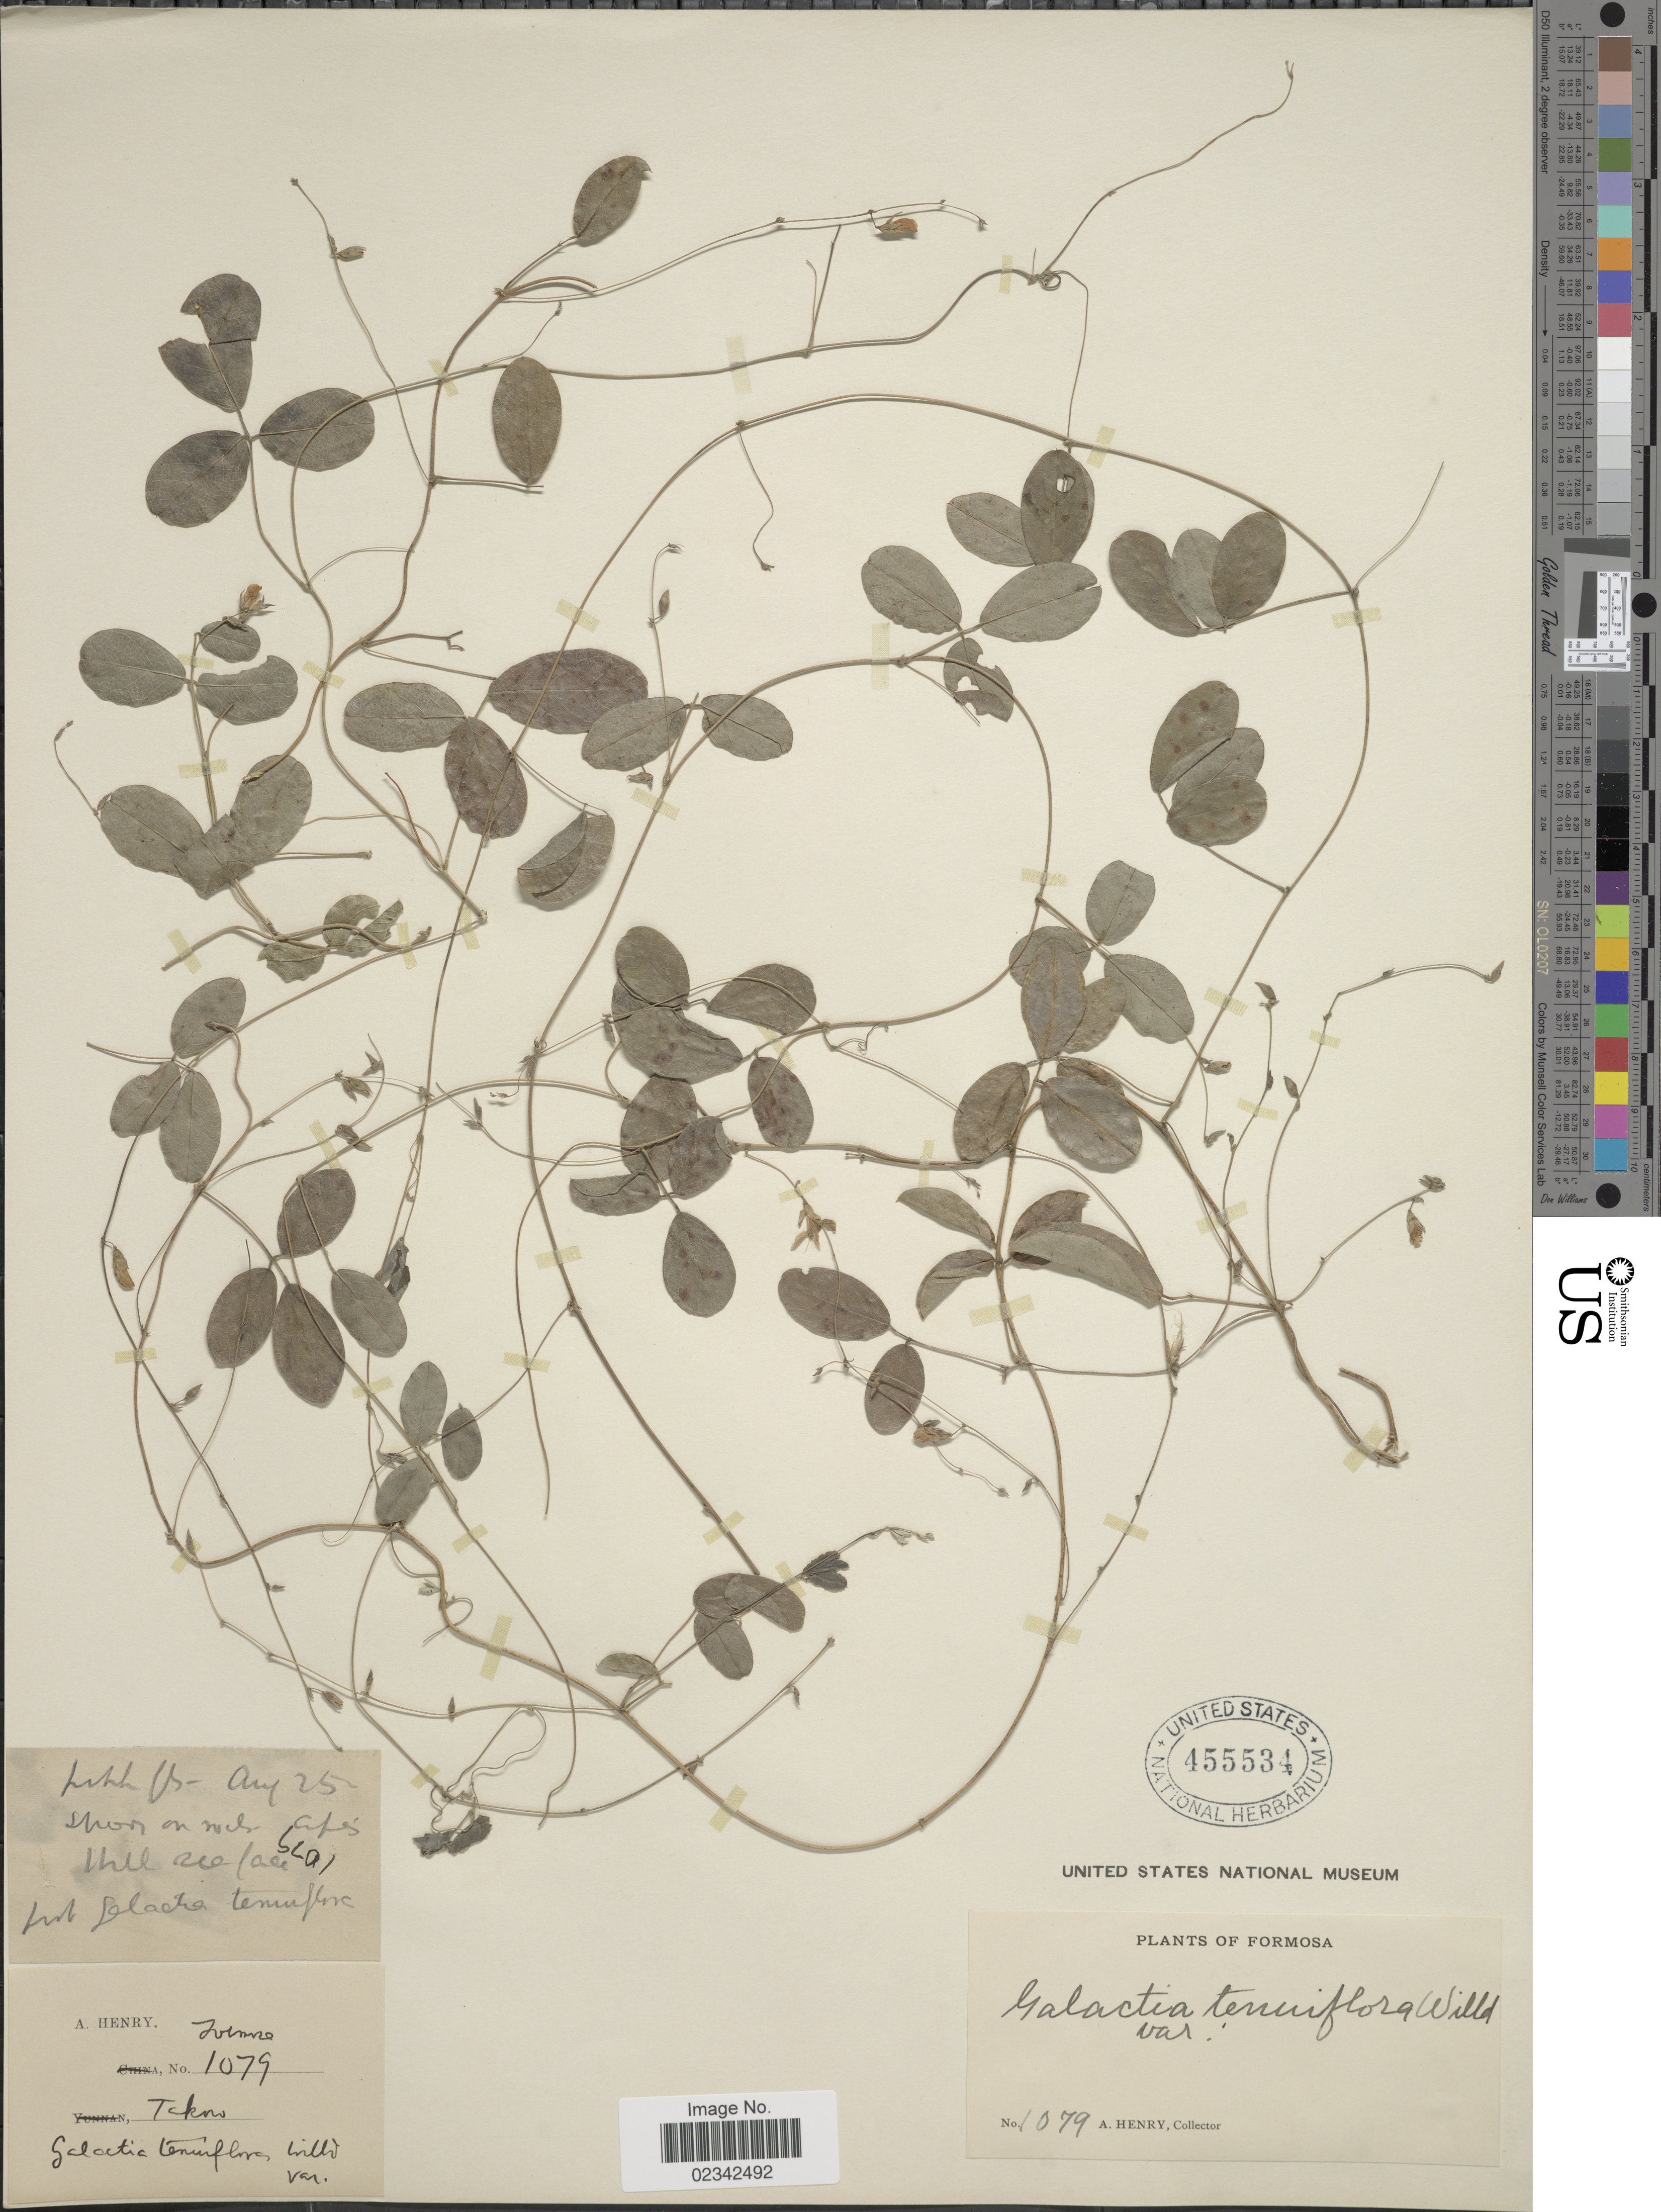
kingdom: Plantae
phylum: Tracheophyta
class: Magnoliopsida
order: Fabales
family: Fabaceae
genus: Galactia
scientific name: Galactia tenuiflora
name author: (J.G. Klein ex Willd.) Wight & Arn.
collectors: A. Henry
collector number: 1079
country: Taiwan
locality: Formosa, Takow. Grown on rocks Ape's Hill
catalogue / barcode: US 455534